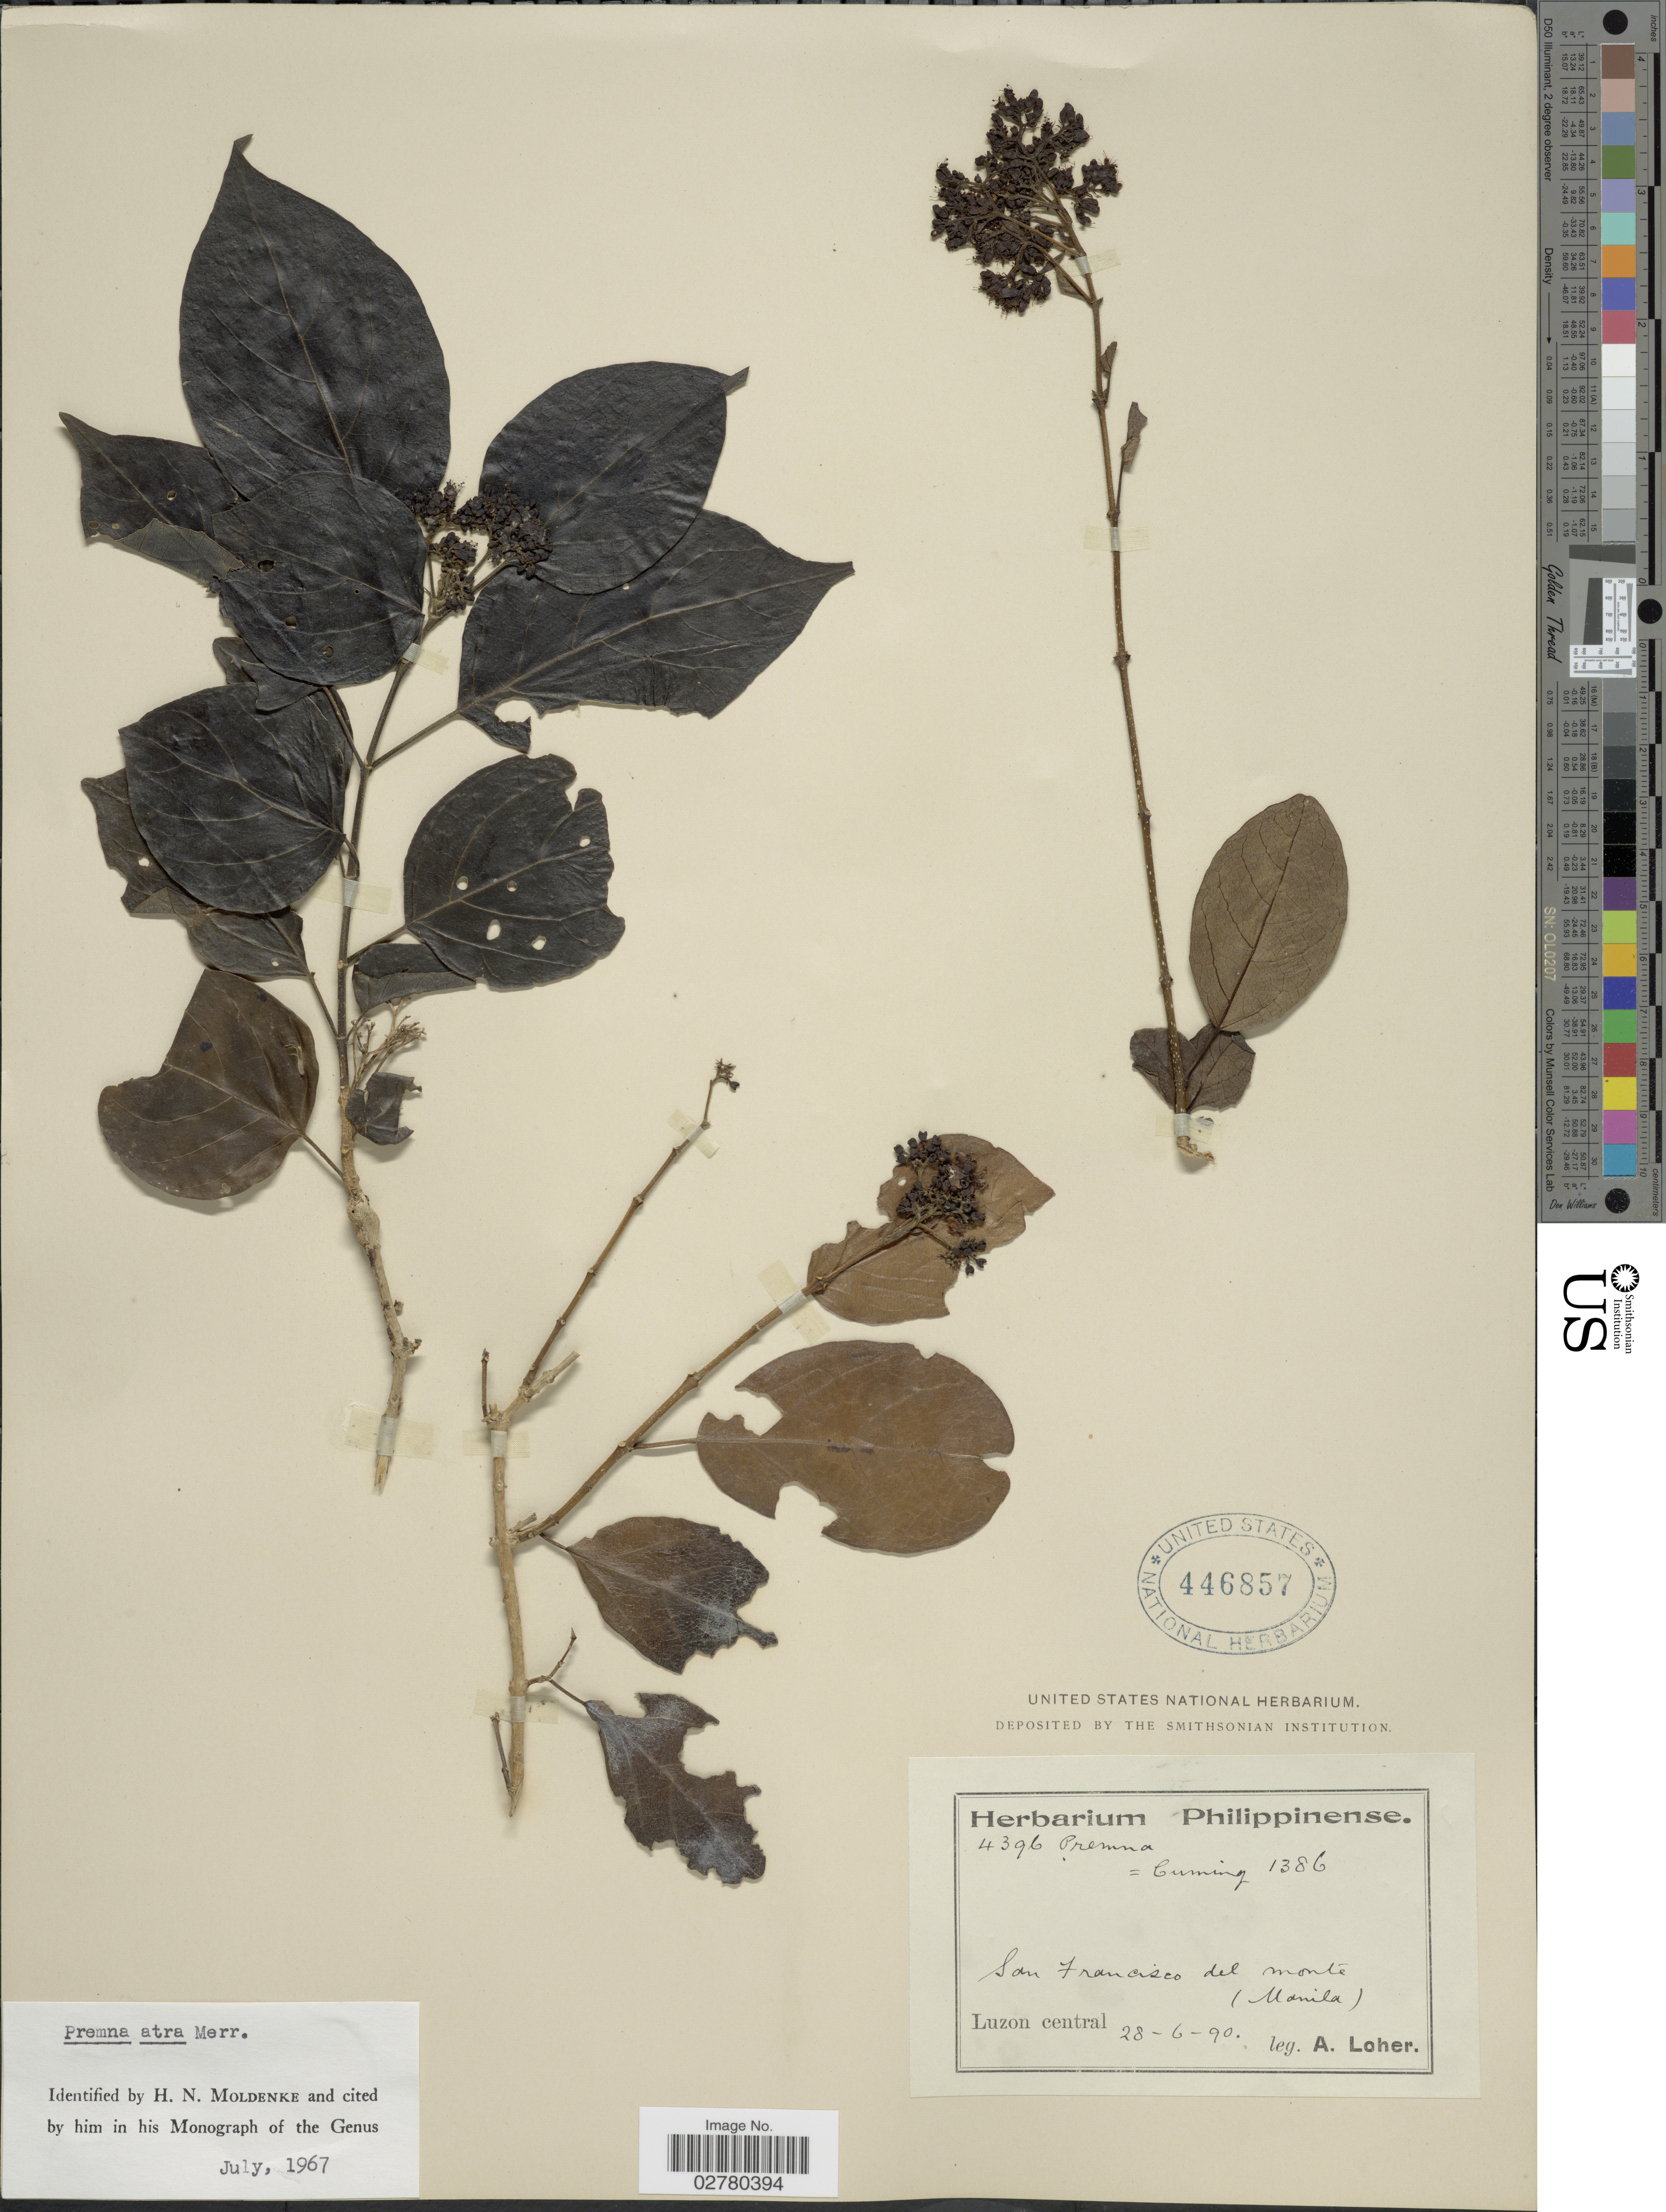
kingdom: Plantae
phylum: Tracheophyta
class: Magnoliopsida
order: Lamiales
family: Lamiaceae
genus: Premna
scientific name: Premna atra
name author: Merr.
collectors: A. Loher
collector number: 4396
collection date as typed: Transcribed d/m/y: 28/6/90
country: Philippines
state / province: Central Luzon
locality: San Francisco del monte (Manila).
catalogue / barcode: US 446857